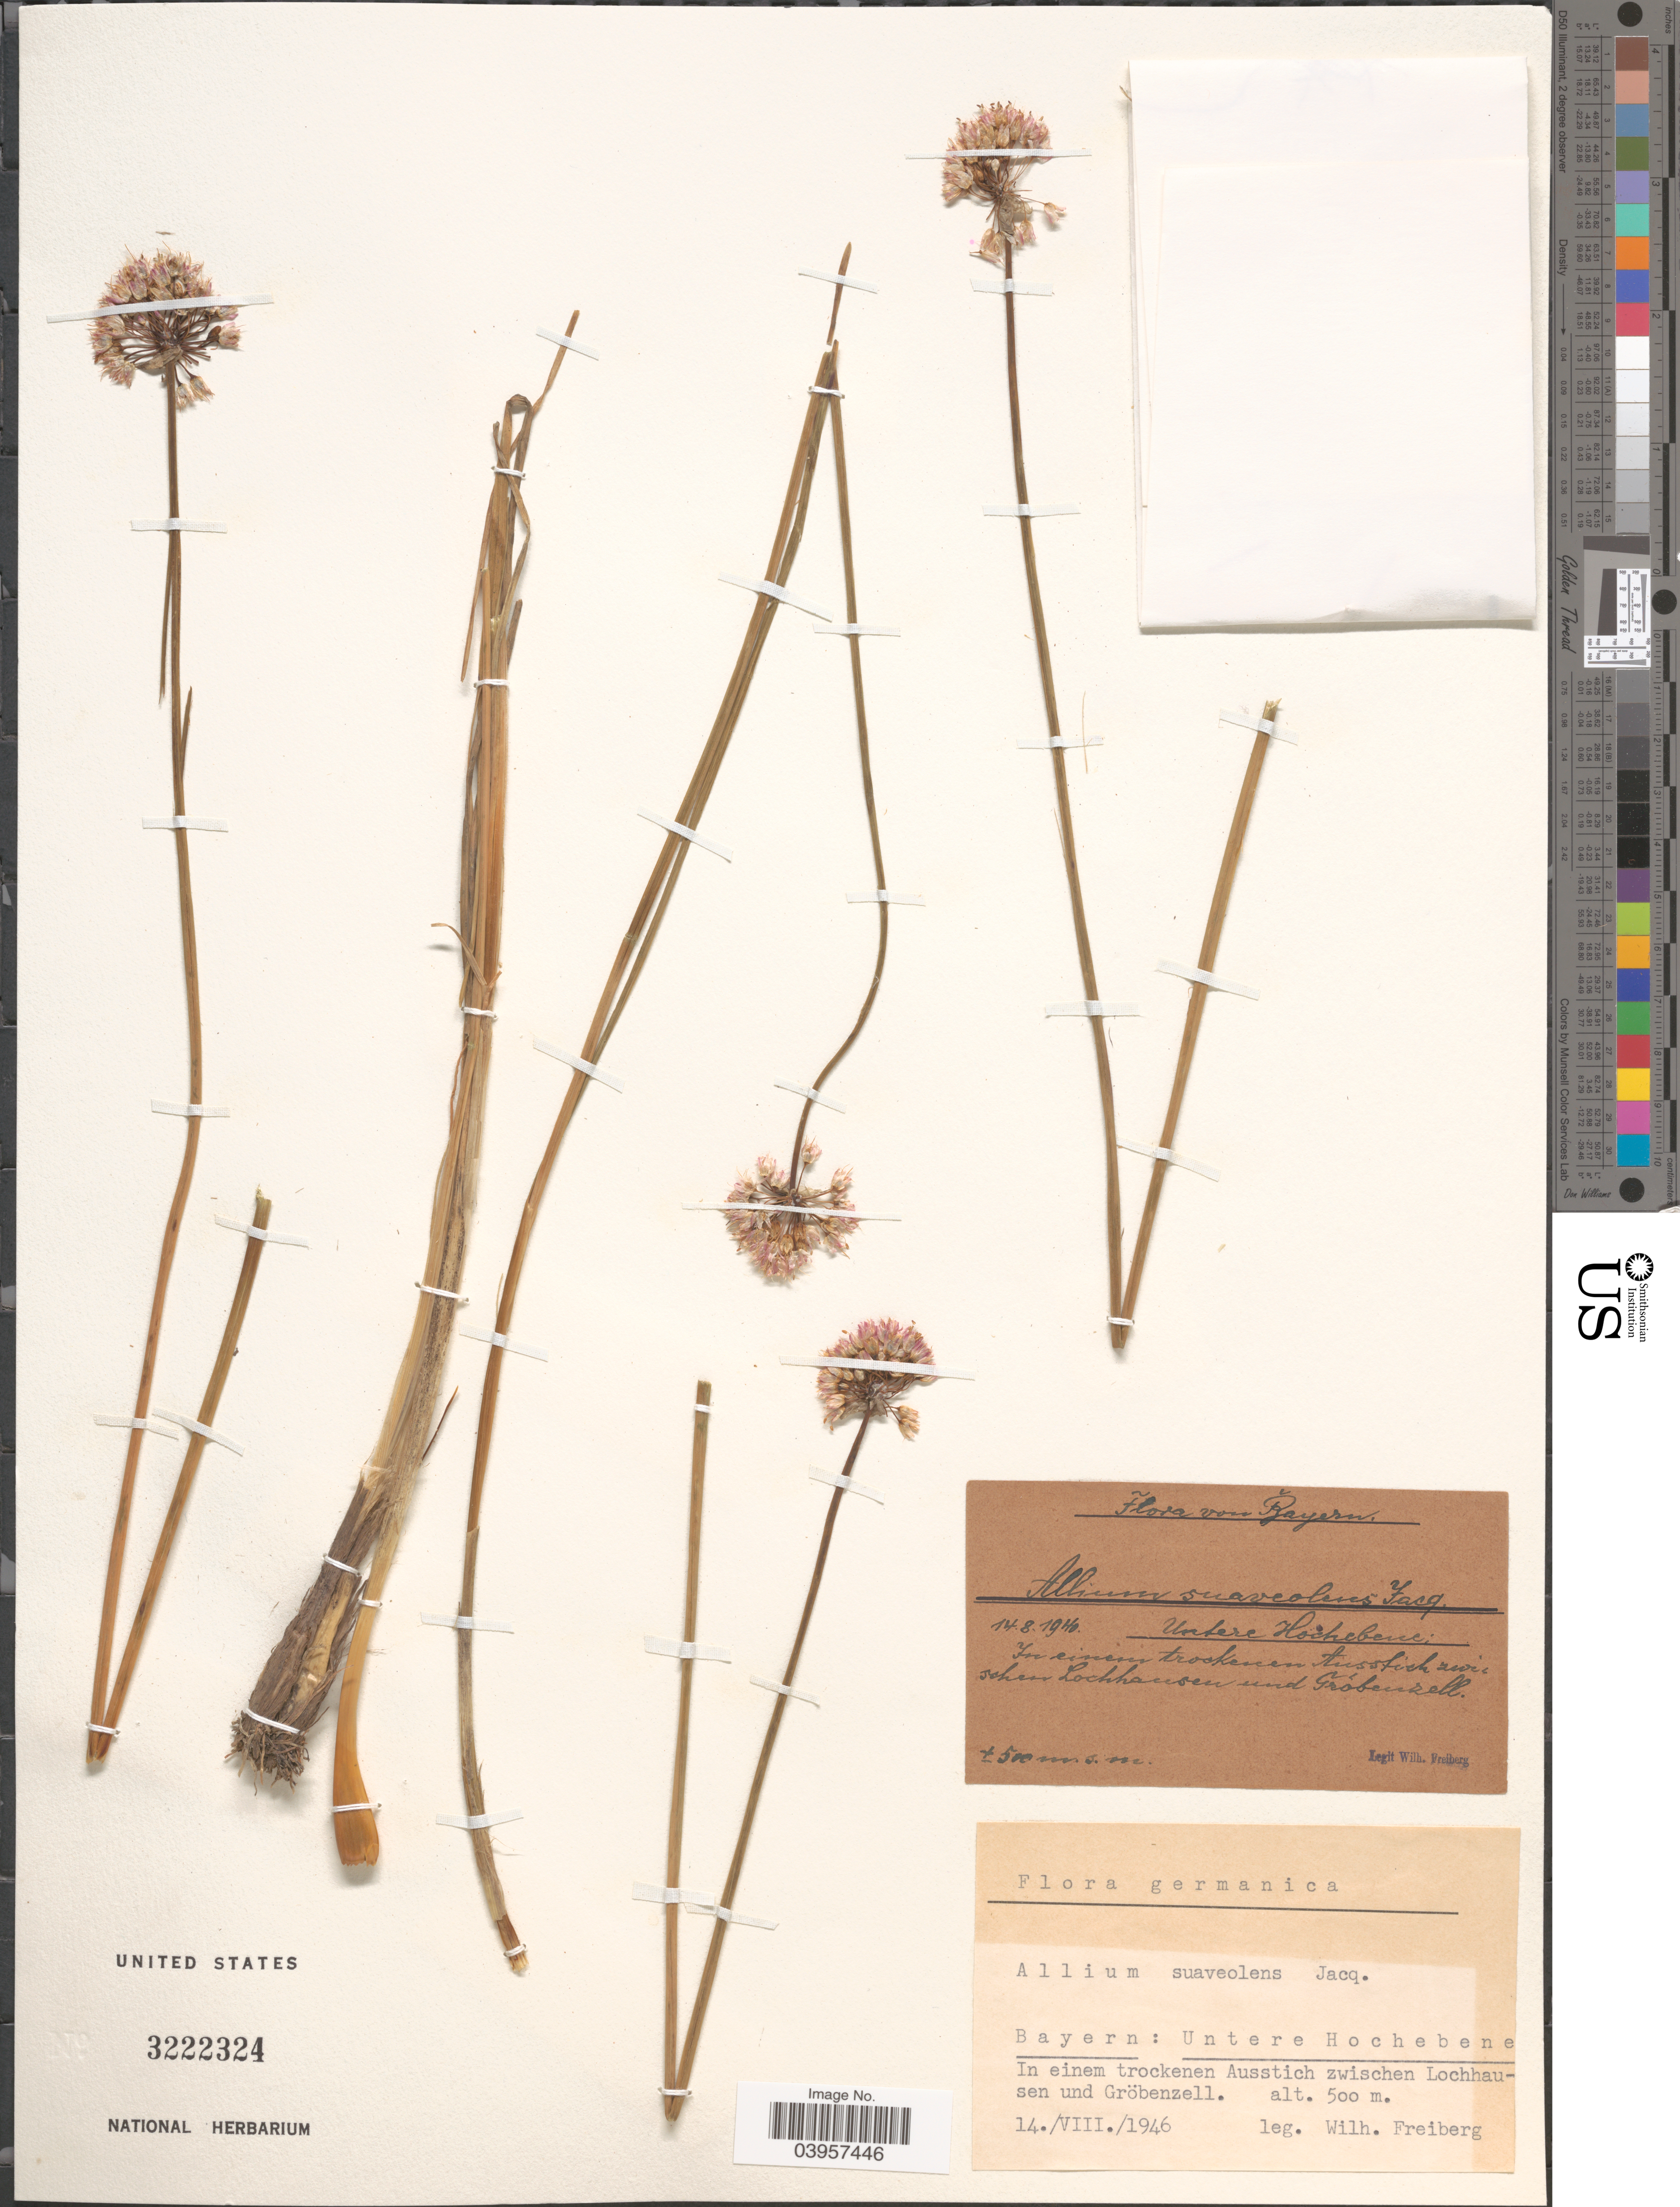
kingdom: Plantae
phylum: Tracheophyta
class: Liliopsida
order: Asparagales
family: Amaryllidaceae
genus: Allium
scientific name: Allium suaveolens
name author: Jacq.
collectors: W. Freiberg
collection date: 1946-08-14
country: Germany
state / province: Bayern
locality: Germanica. Untere Hochebene. In einem trockenen Ausstich zwischen Lochhausen und Gröbenzell.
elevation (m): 500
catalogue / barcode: US 3222324